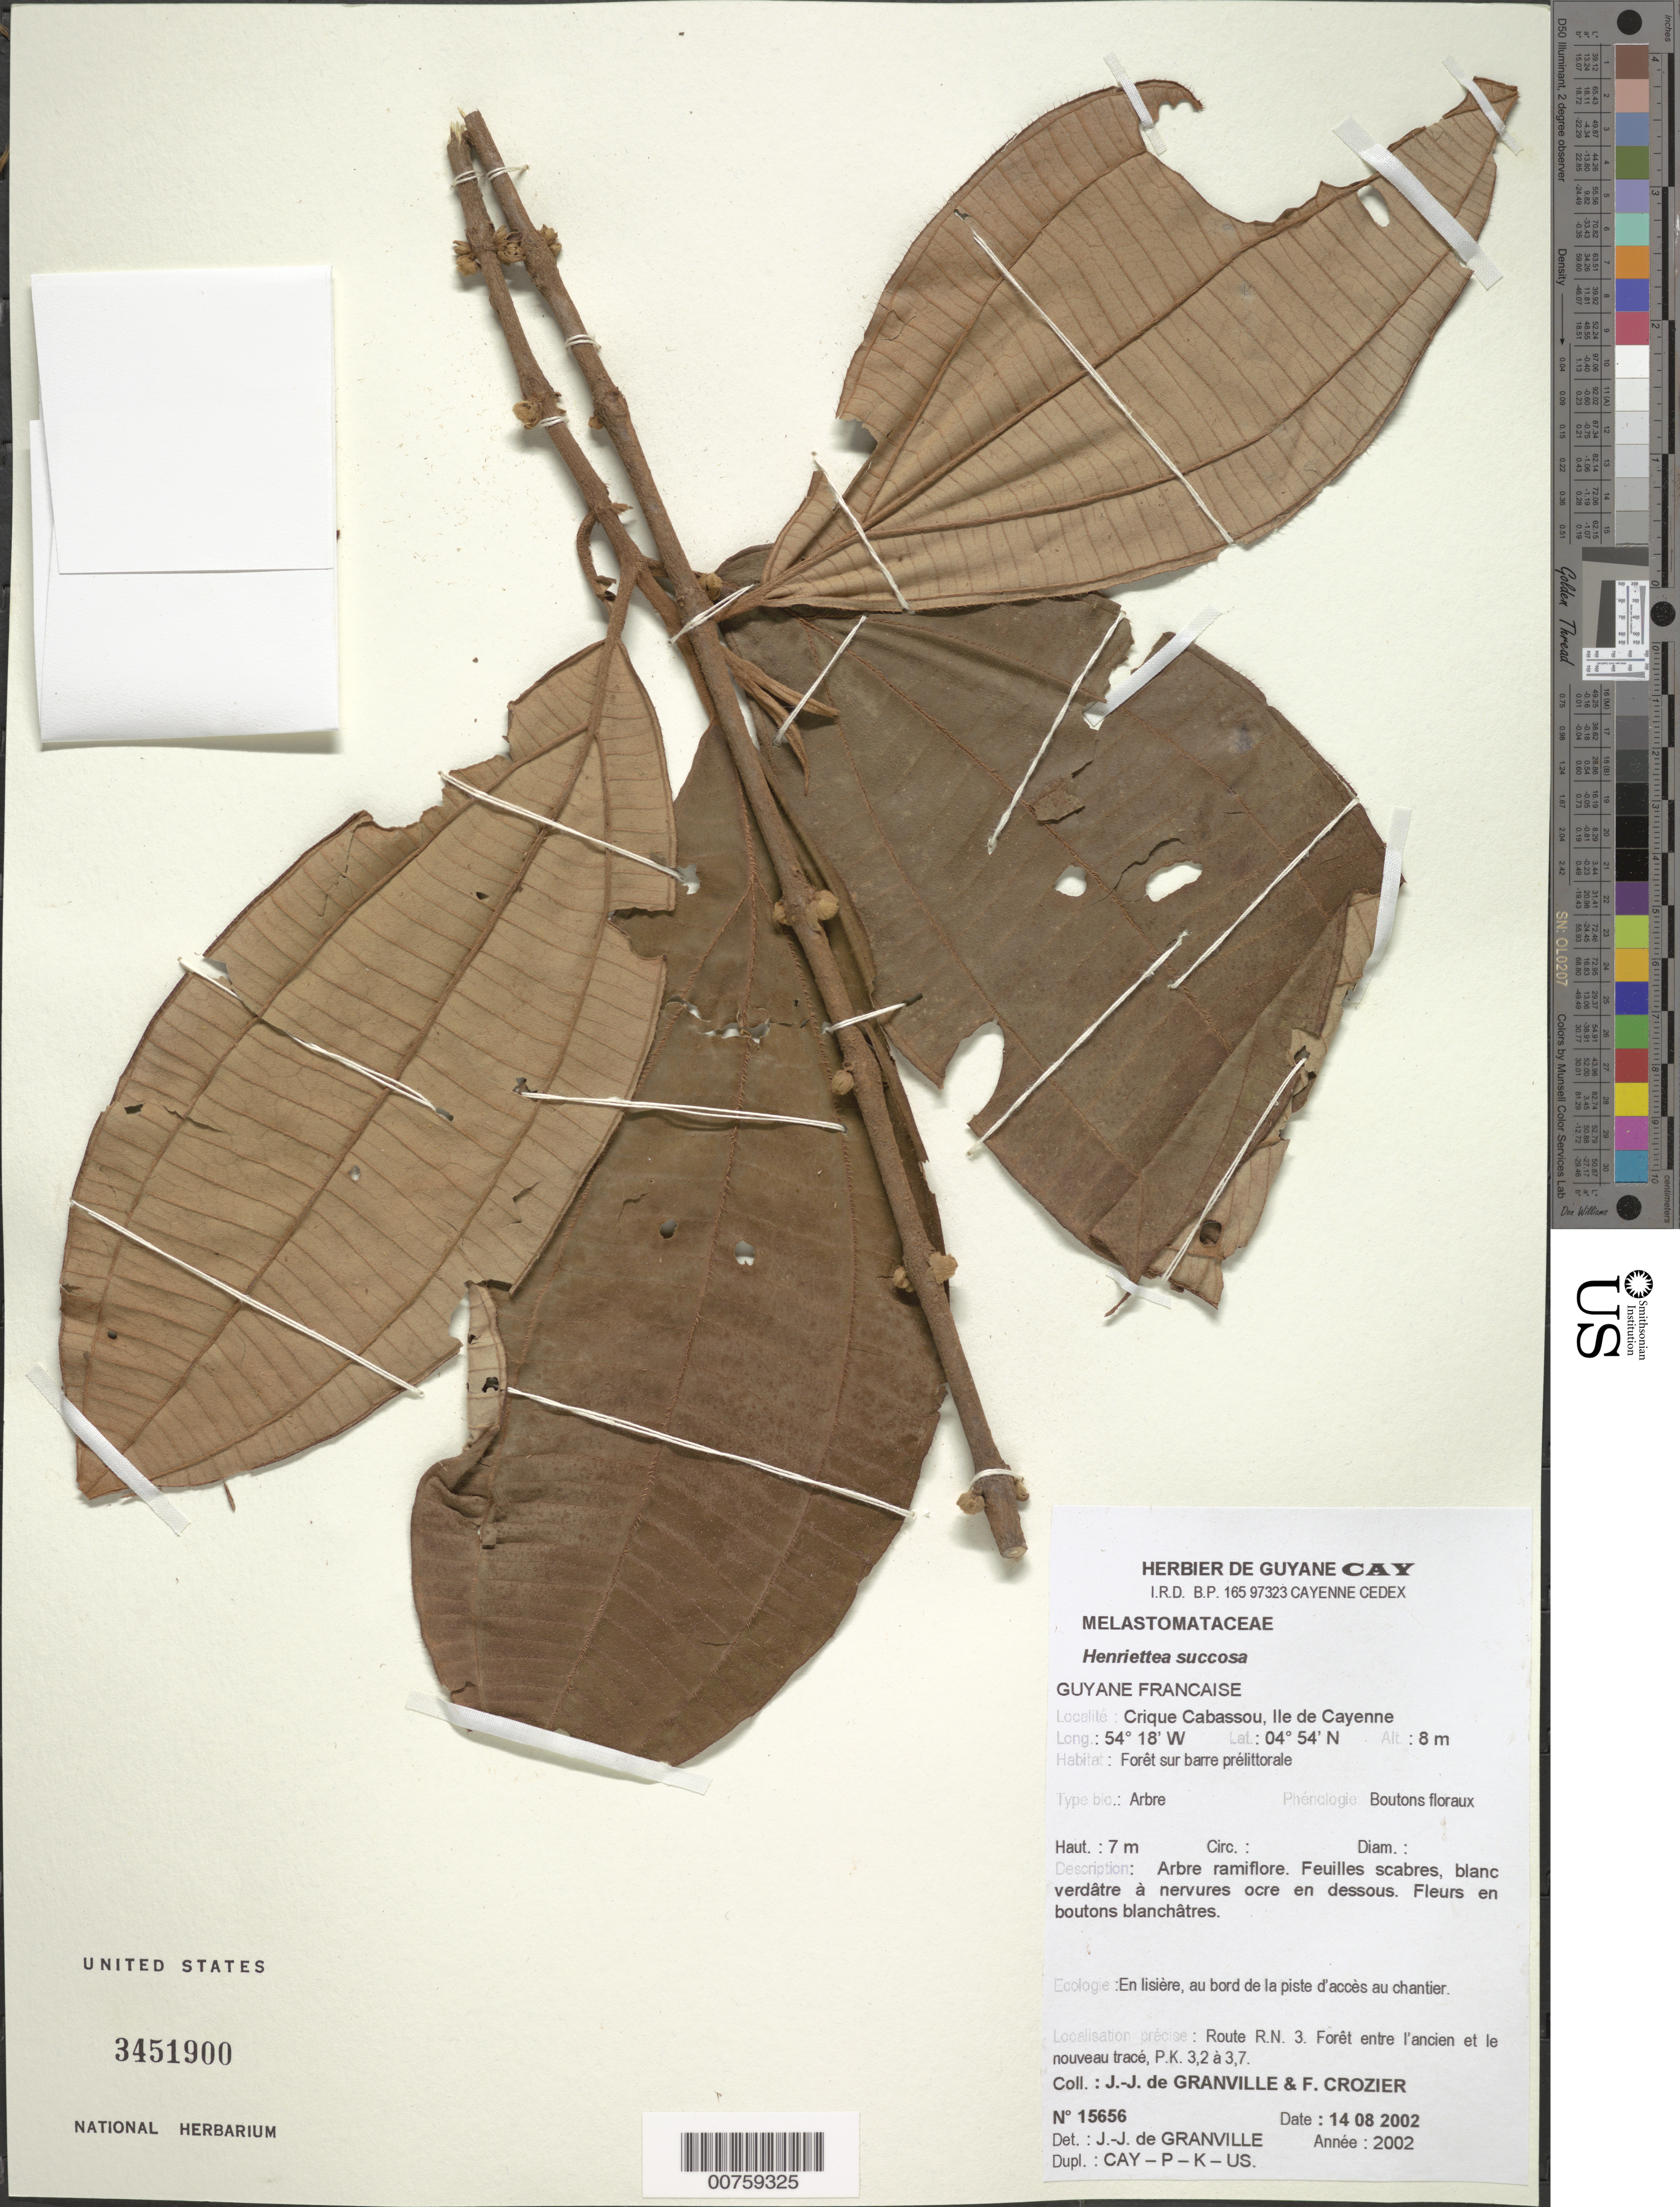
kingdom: Plantae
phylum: Tracheophyta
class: Magnoliopsida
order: Myrtales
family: Melastomataceae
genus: Henriettea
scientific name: Henriettea succosa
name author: (Aubl.) DC.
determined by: Granville, J. J. de, (CAY), Institut de Recherche pour le Developpement (IRD) (FRENCH GUIANA)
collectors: J.-J. de Granville & F. Crozier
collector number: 15656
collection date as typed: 14-Aug-02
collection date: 2002-08-14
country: French Guiana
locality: Crique Cabassou, Ile de Cayenne, Route R.N. 3, nouveau trace, PK 3.2-3.7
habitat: Forêt sur barres prelittorales; en lisière, au bord de la piste d'acces au chantier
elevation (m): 8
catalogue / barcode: US 3451900